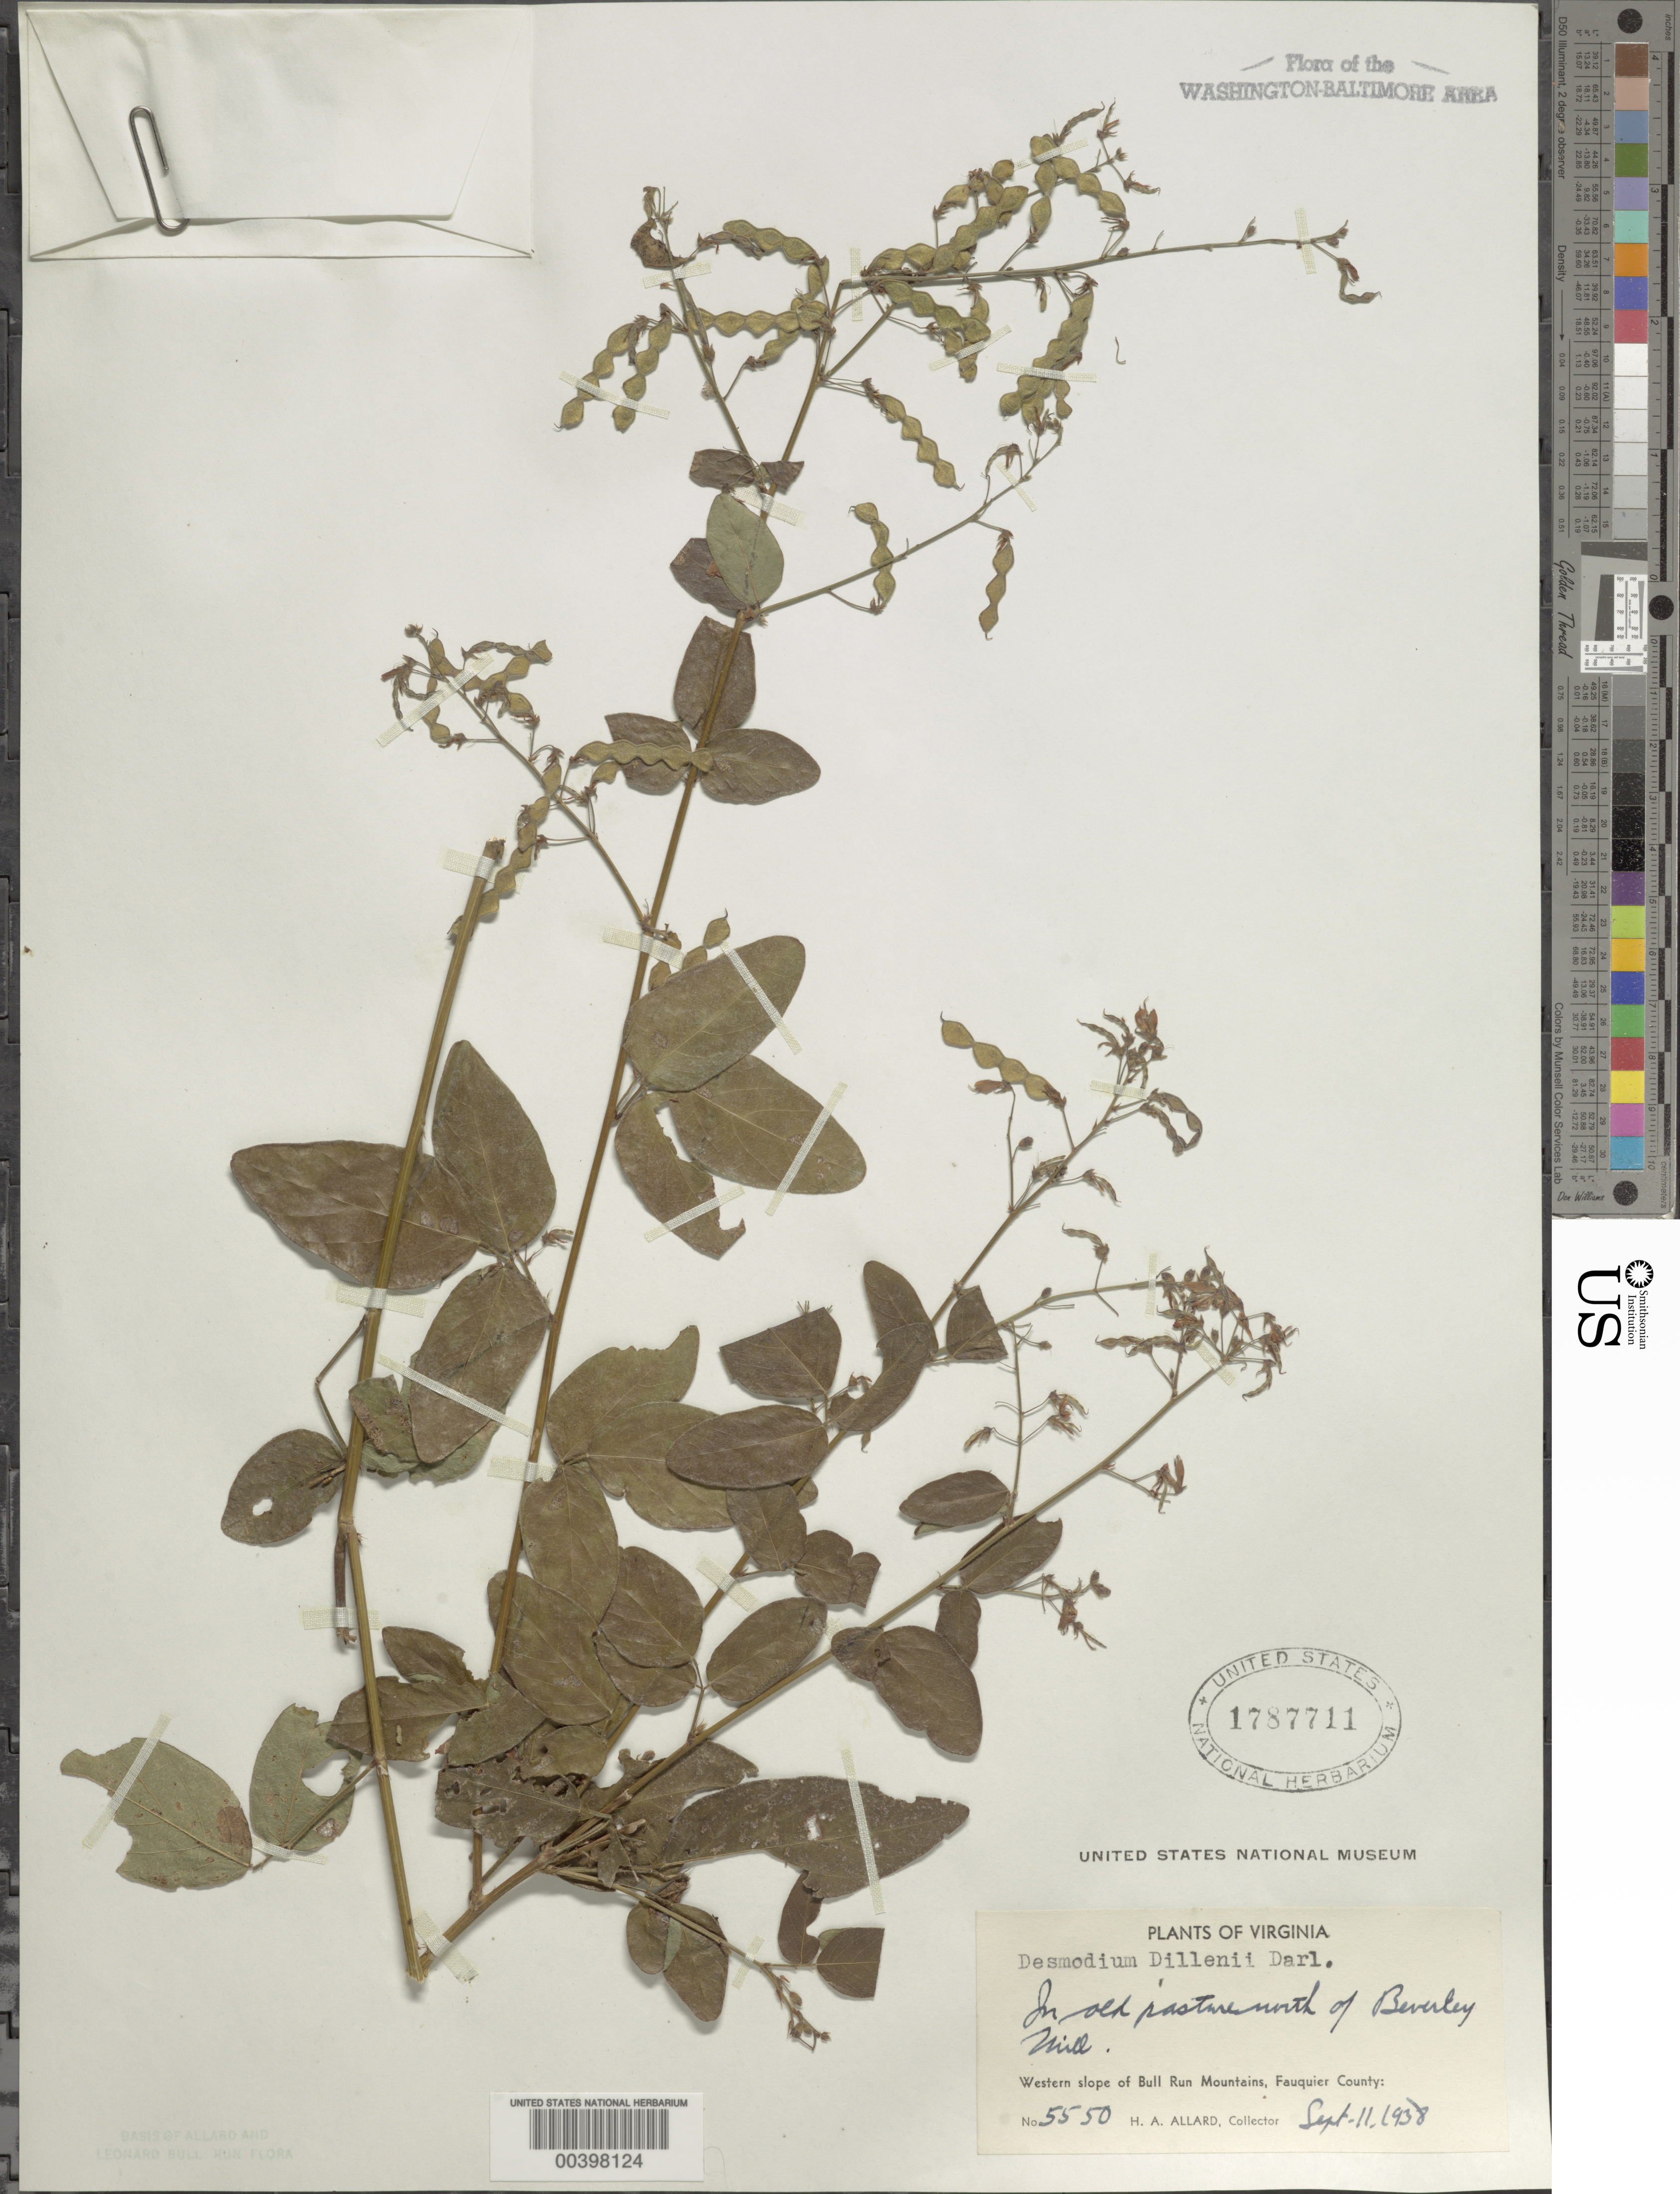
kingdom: Plantae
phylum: Tracheophyta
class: Magnoliopsida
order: Fabales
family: Fabaceae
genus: Desmodium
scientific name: Desmodium glabellum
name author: (Michx.) DC.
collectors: H. A. Allard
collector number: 5550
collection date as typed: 11 Sep 1938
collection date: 1938-09-11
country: United States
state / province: Virginia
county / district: Fauquier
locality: North of Beverley Mill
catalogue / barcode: US 1787711